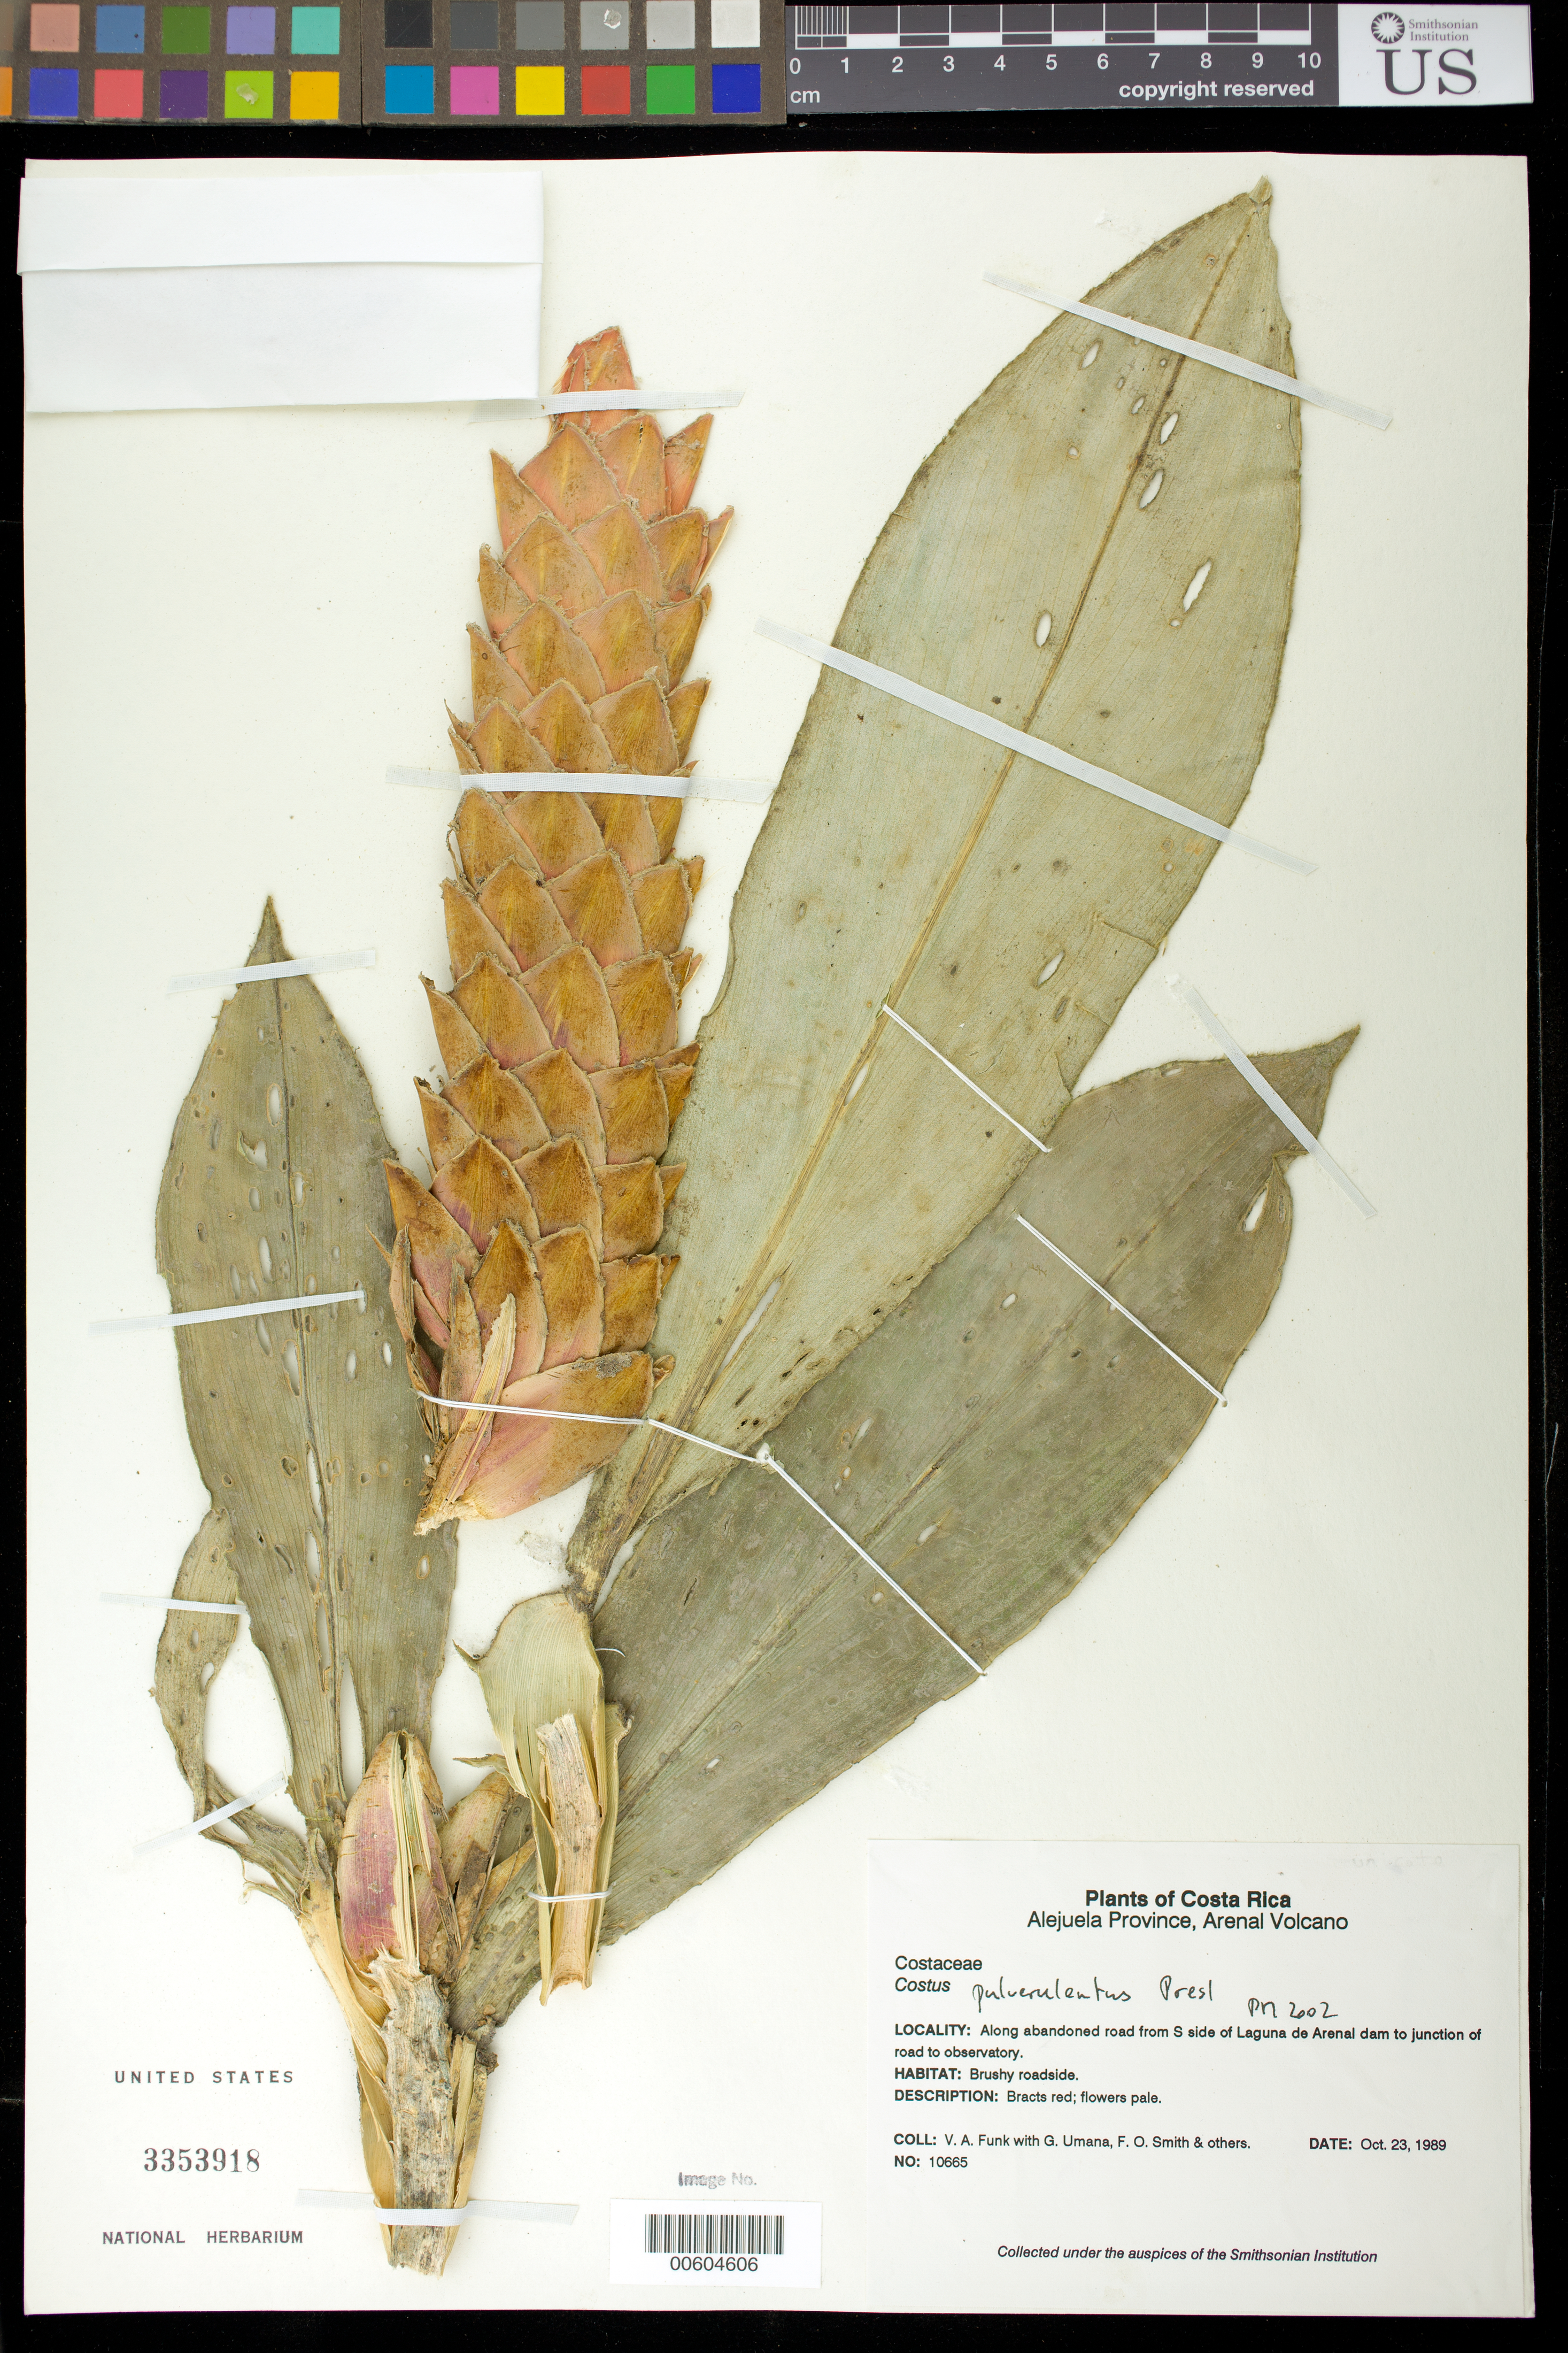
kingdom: Plantae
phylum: Tracheophyta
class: Liliopsida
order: Zingiberales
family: Costaceae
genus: Costus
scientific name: Costus sp.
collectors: V. Funk, G. Umana, F. Smith & et al.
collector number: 10665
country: Costa Rica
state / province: Alajuela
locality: Along abandoned road from S side of Laguna de Arenal dam to junction of road to observatory. Arenal Volcano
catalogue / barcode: US 3353918